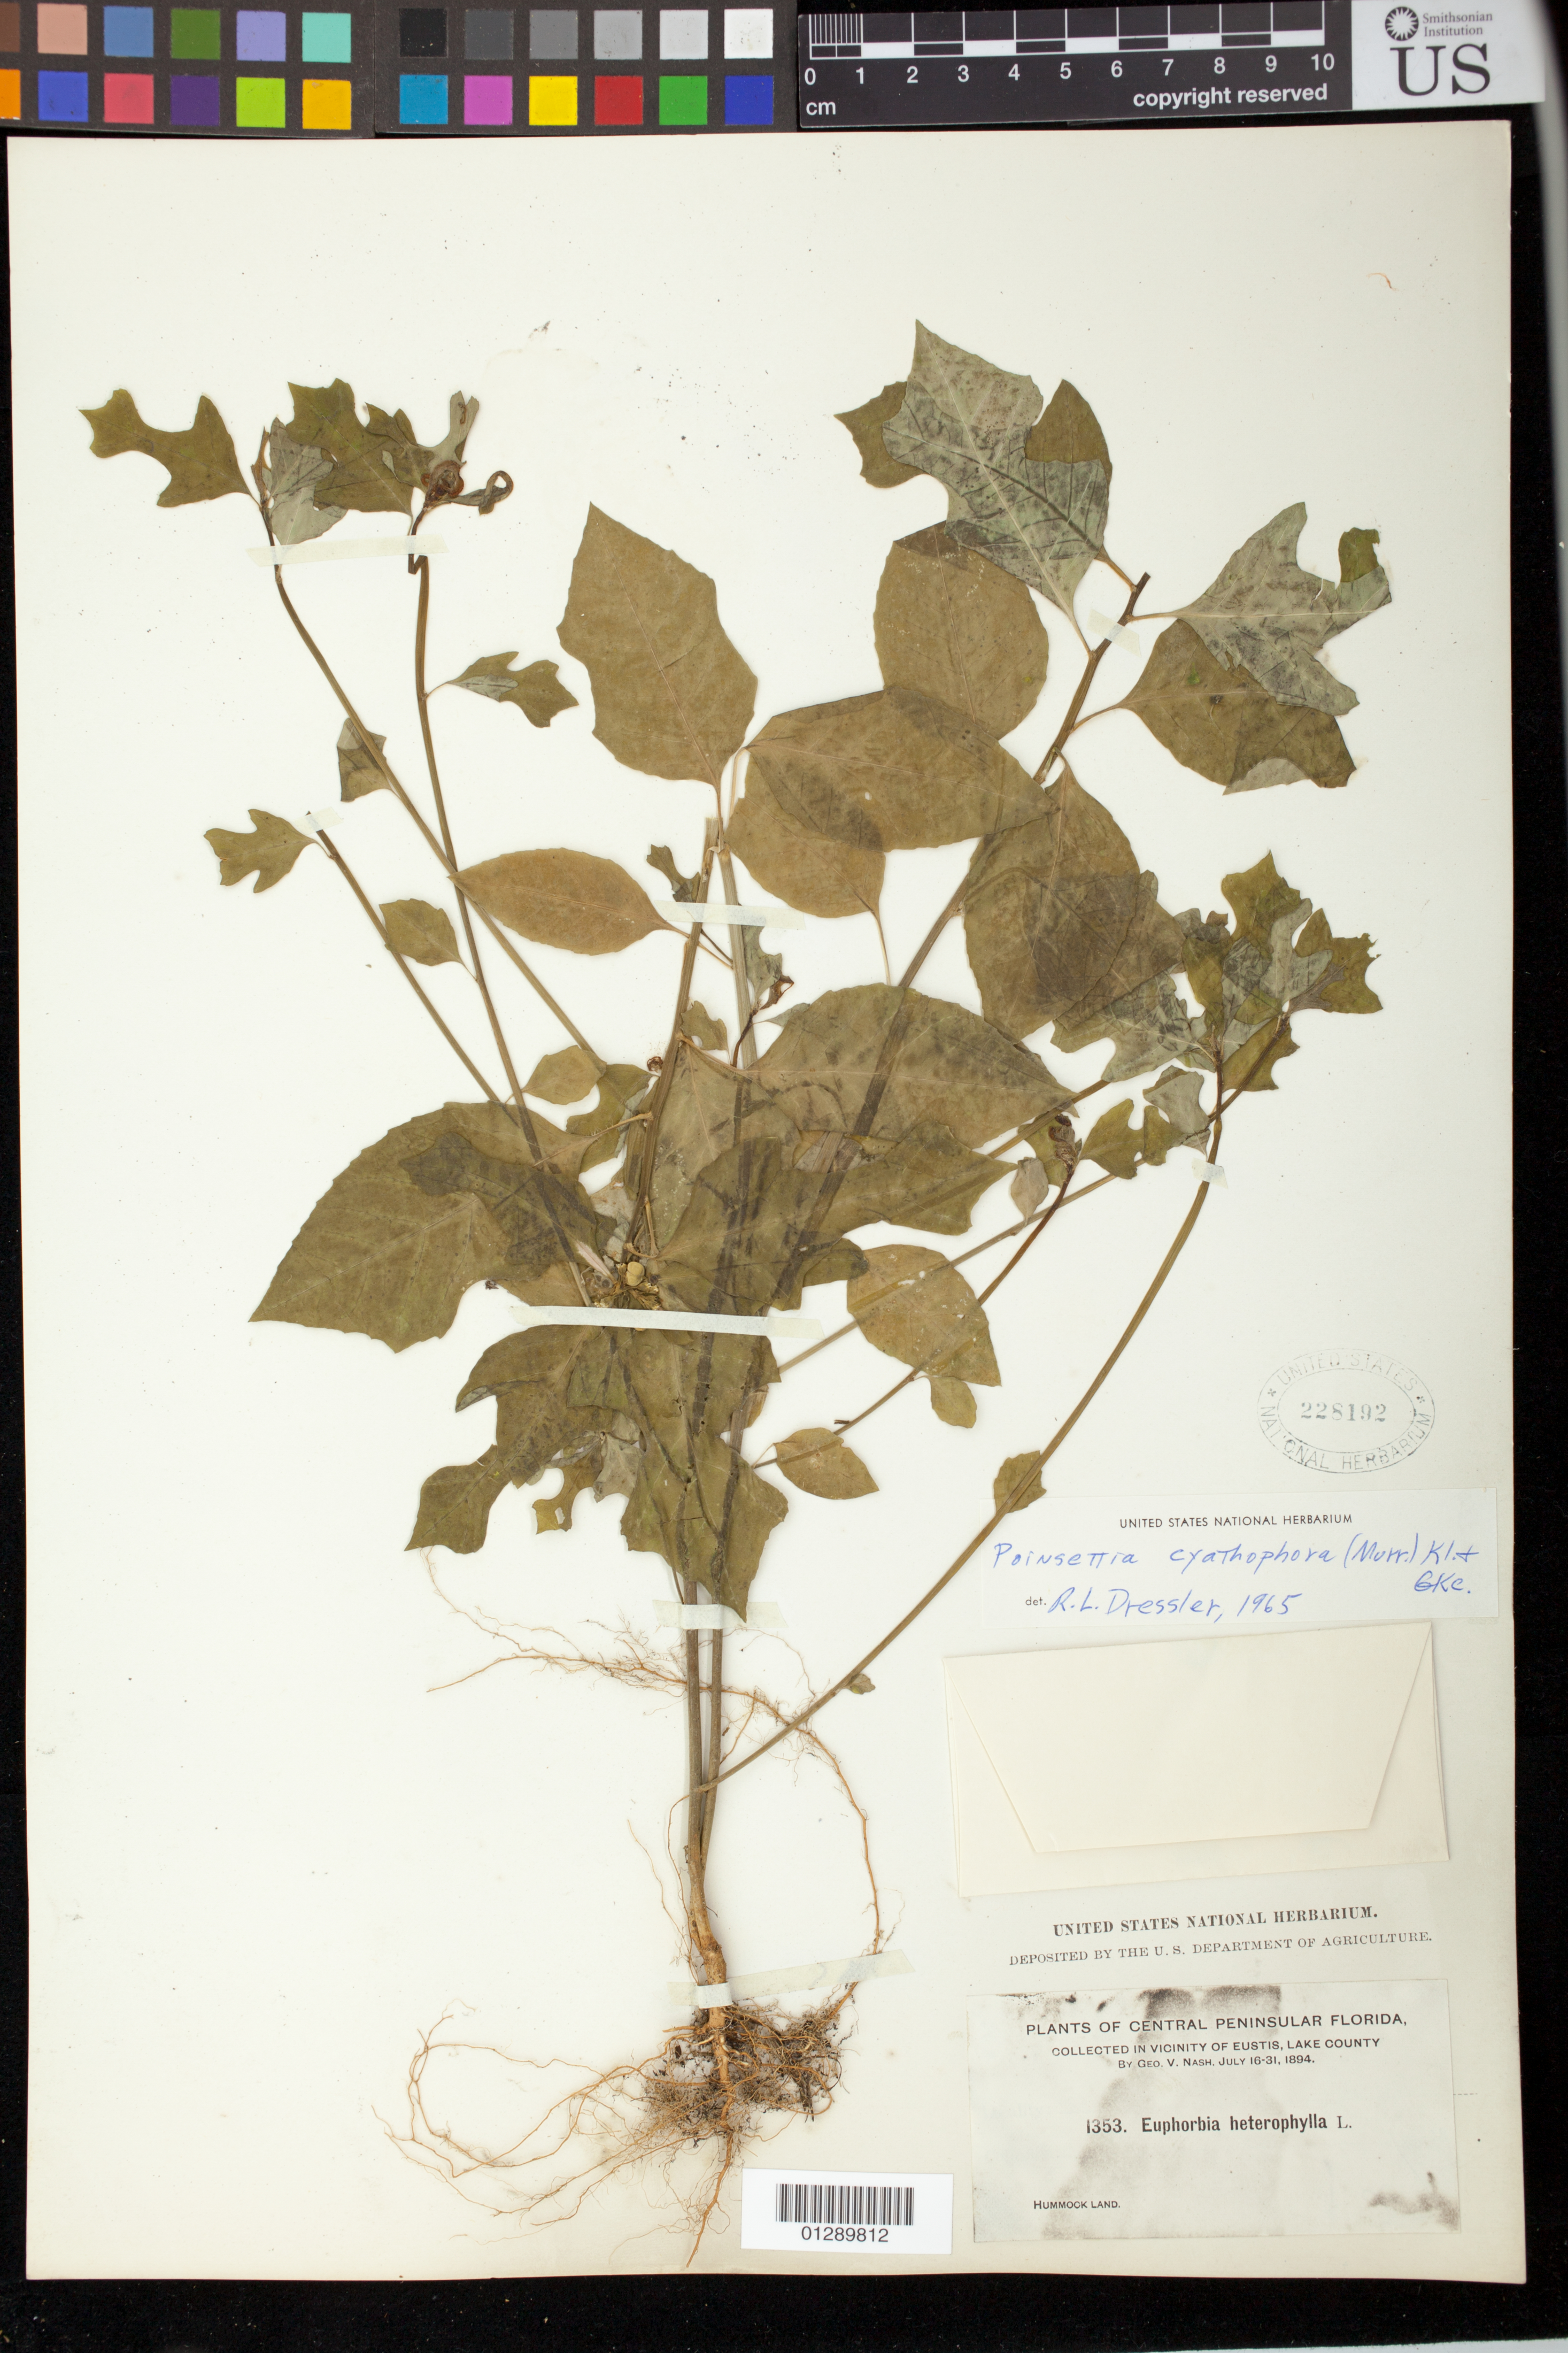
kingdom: Plantae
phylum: Tracheophyta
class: Magnoliopsida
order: Malpighiales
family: Euphorbiaceae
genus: Euphorbia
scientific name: Euphorbia heterophylla var. cyathophora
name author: (Murr.) Griseb.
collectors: G. V. Nash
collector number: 1353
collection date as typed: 16 - 31 Jul 1894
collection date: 1894-07-16/1894-07-31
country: United States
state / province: Florida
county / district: Lake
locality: Vicinity of Eustis.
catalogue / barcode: US 228192